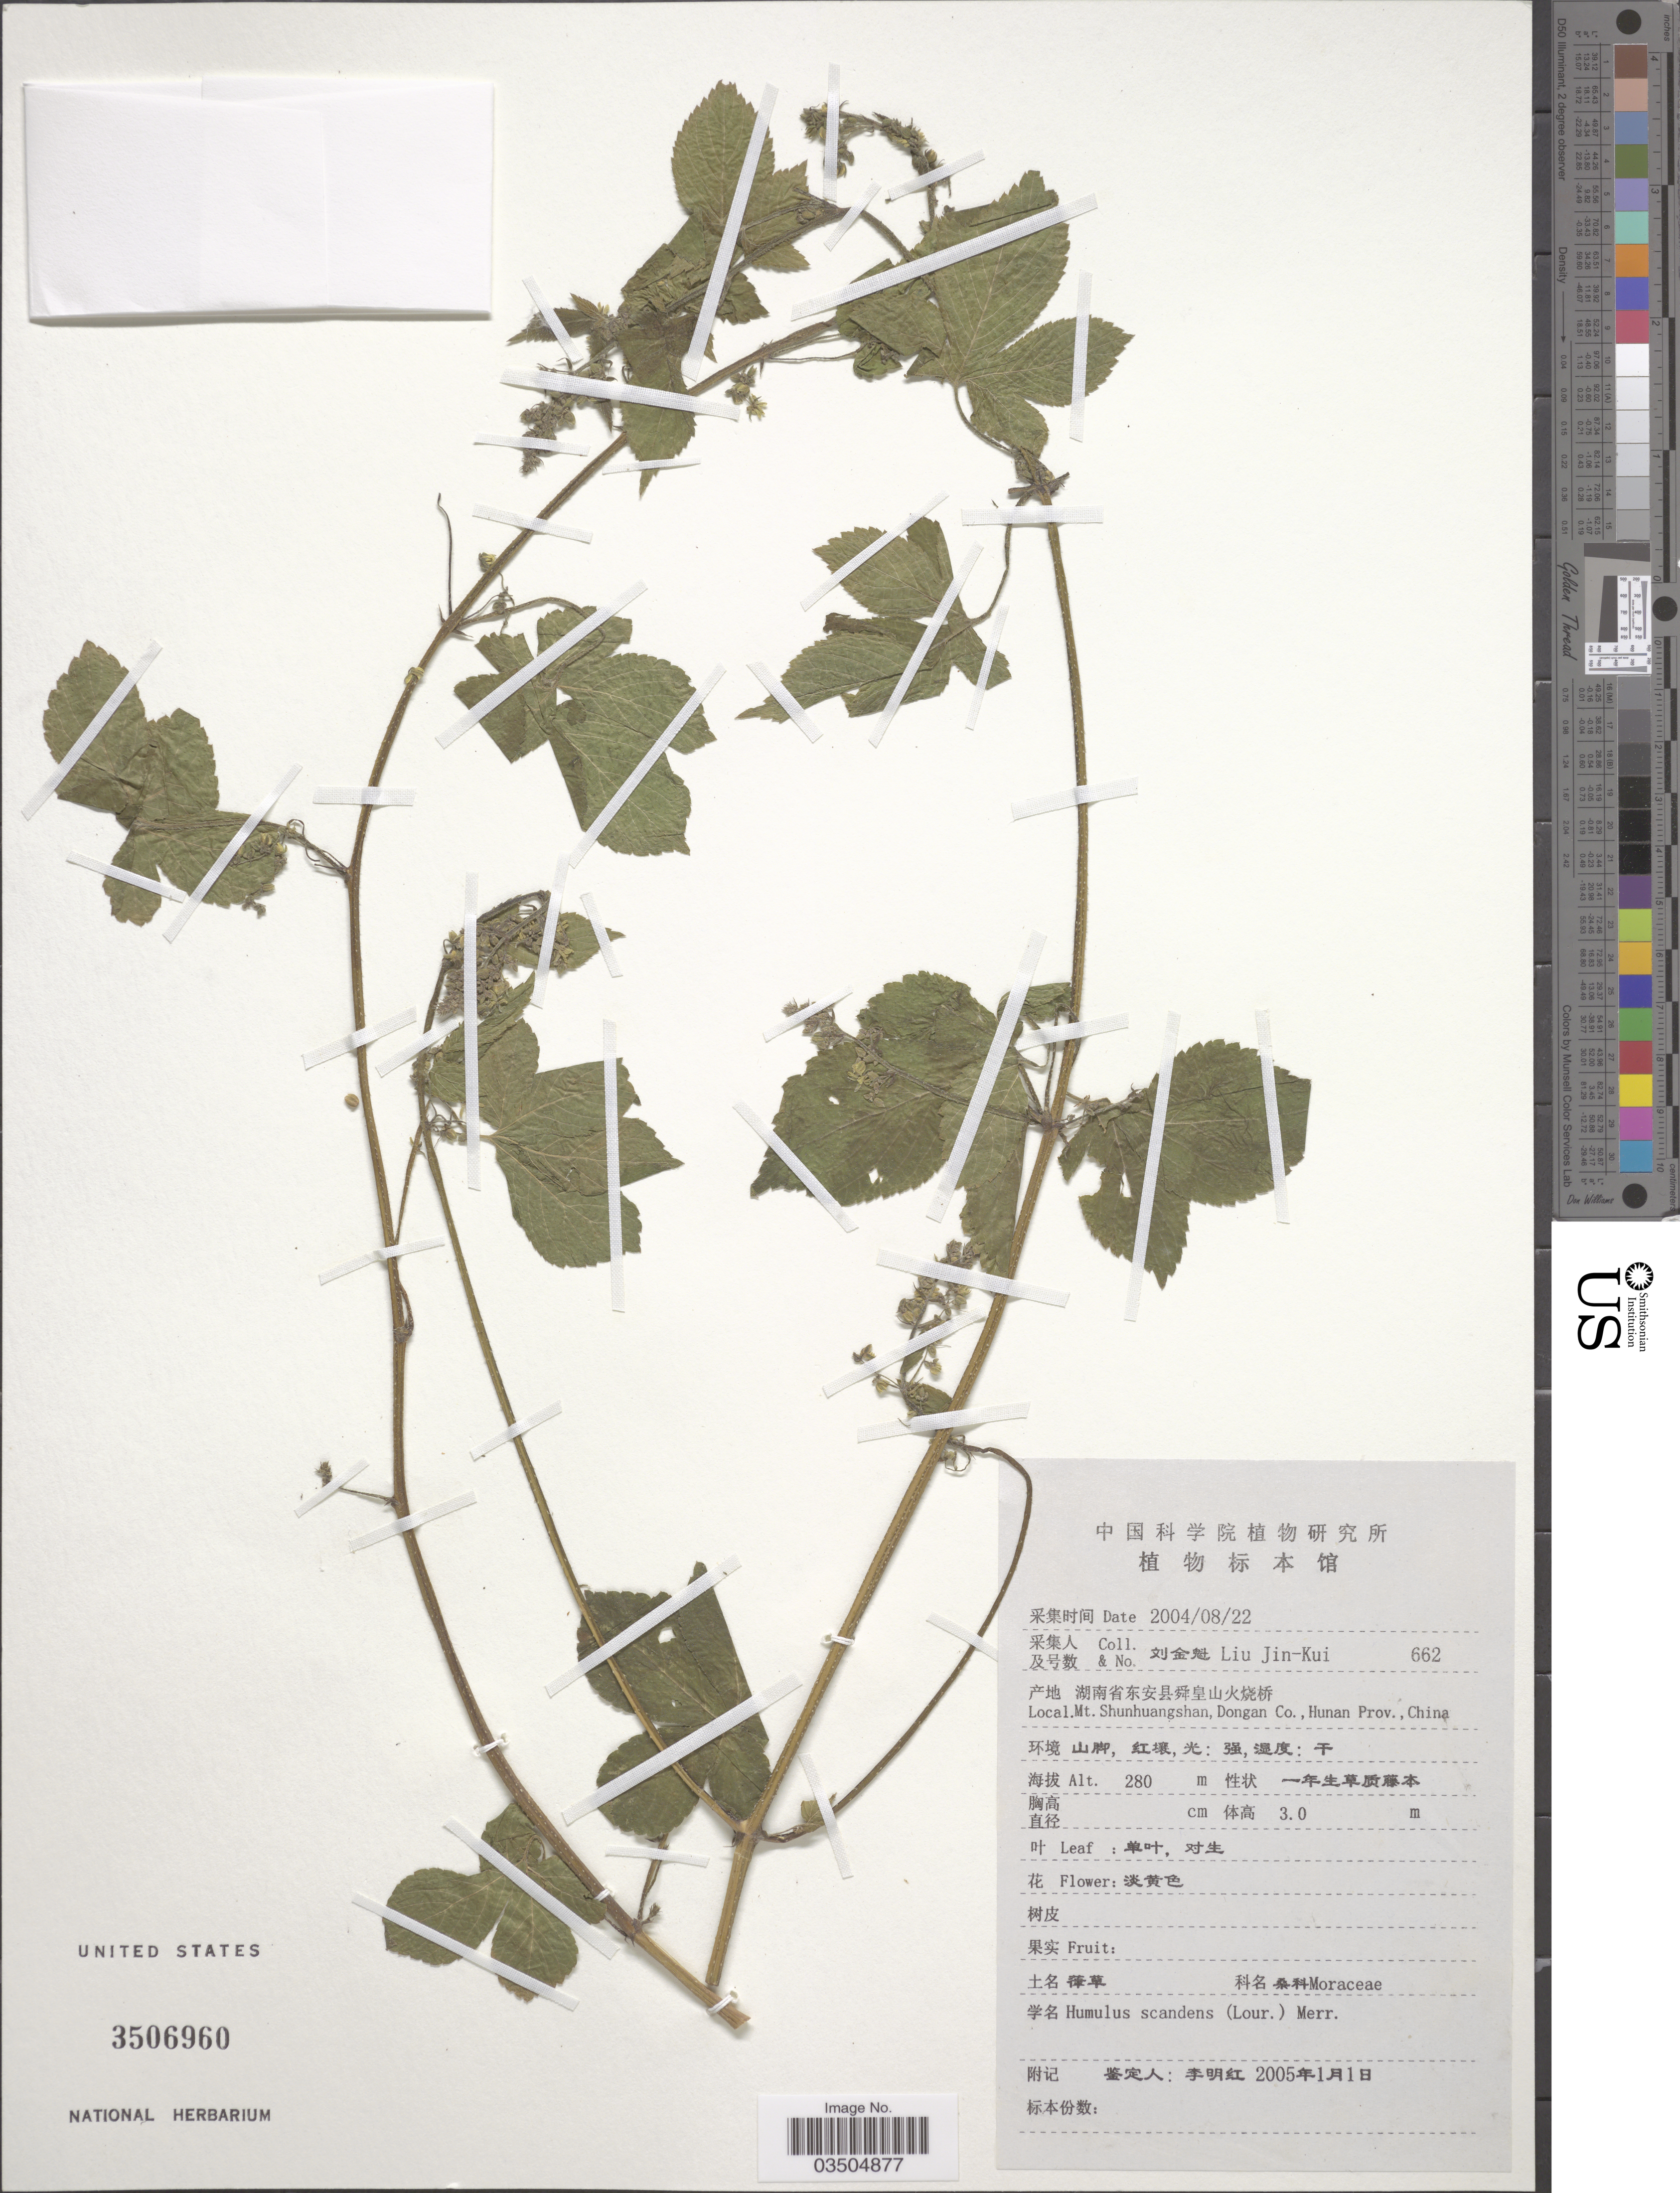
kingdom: Plantae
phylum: Tracheophyta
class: Magnoliopsida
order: Rosales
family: Cannabaceae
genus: Humulus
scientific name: Humulus scandens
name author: (Lour.) Merr.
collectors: Liu Jin-Kui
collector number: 662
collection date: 2004-08-22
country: China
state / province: Hunan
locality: Mt. Shunhuangshan, Dongan Co.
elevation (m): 280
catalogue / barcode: US 3506960